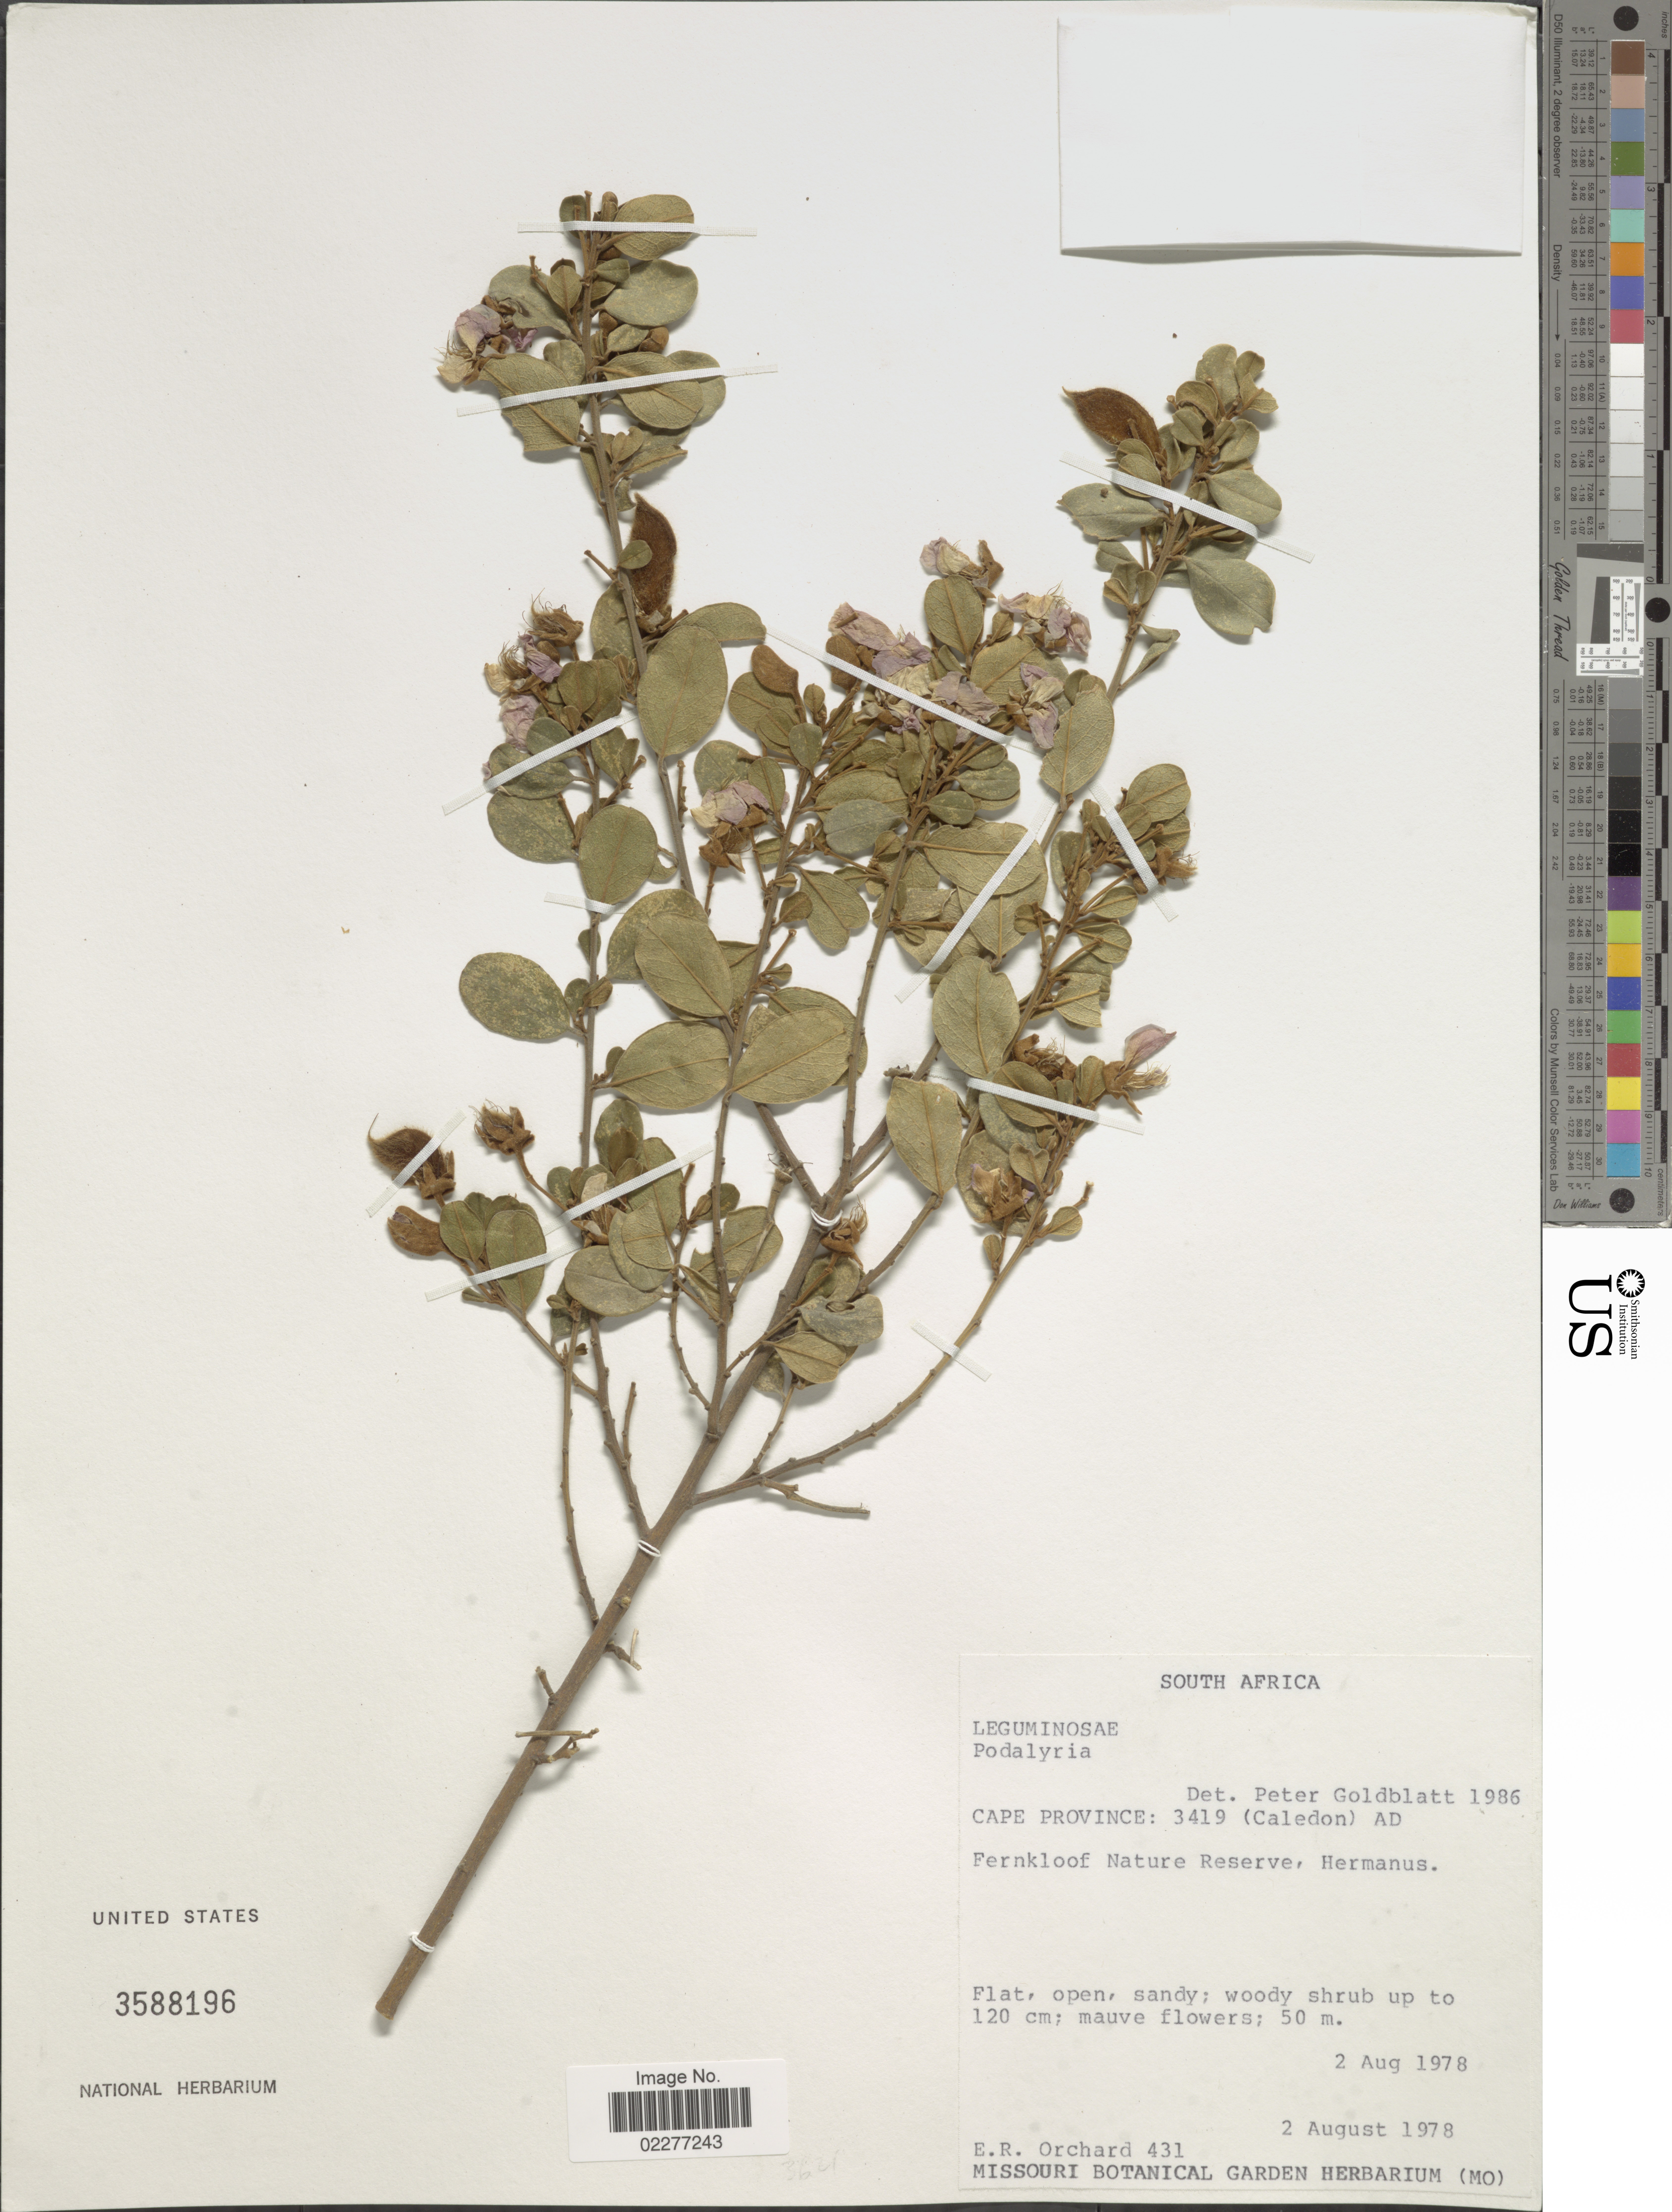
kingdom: Plantae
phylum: Tracheophyta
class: Magnoliopsida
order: Fabales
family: Fabaceae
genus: Podalyria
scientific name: Podalyria sp.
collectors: E. Orchard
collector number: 431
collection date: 1975-08-02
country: South Africa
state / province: Western Cape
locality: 3419 (Caledon) AD, Fenkloof Nature Reserve, Hermanus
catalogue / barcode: US 3588196